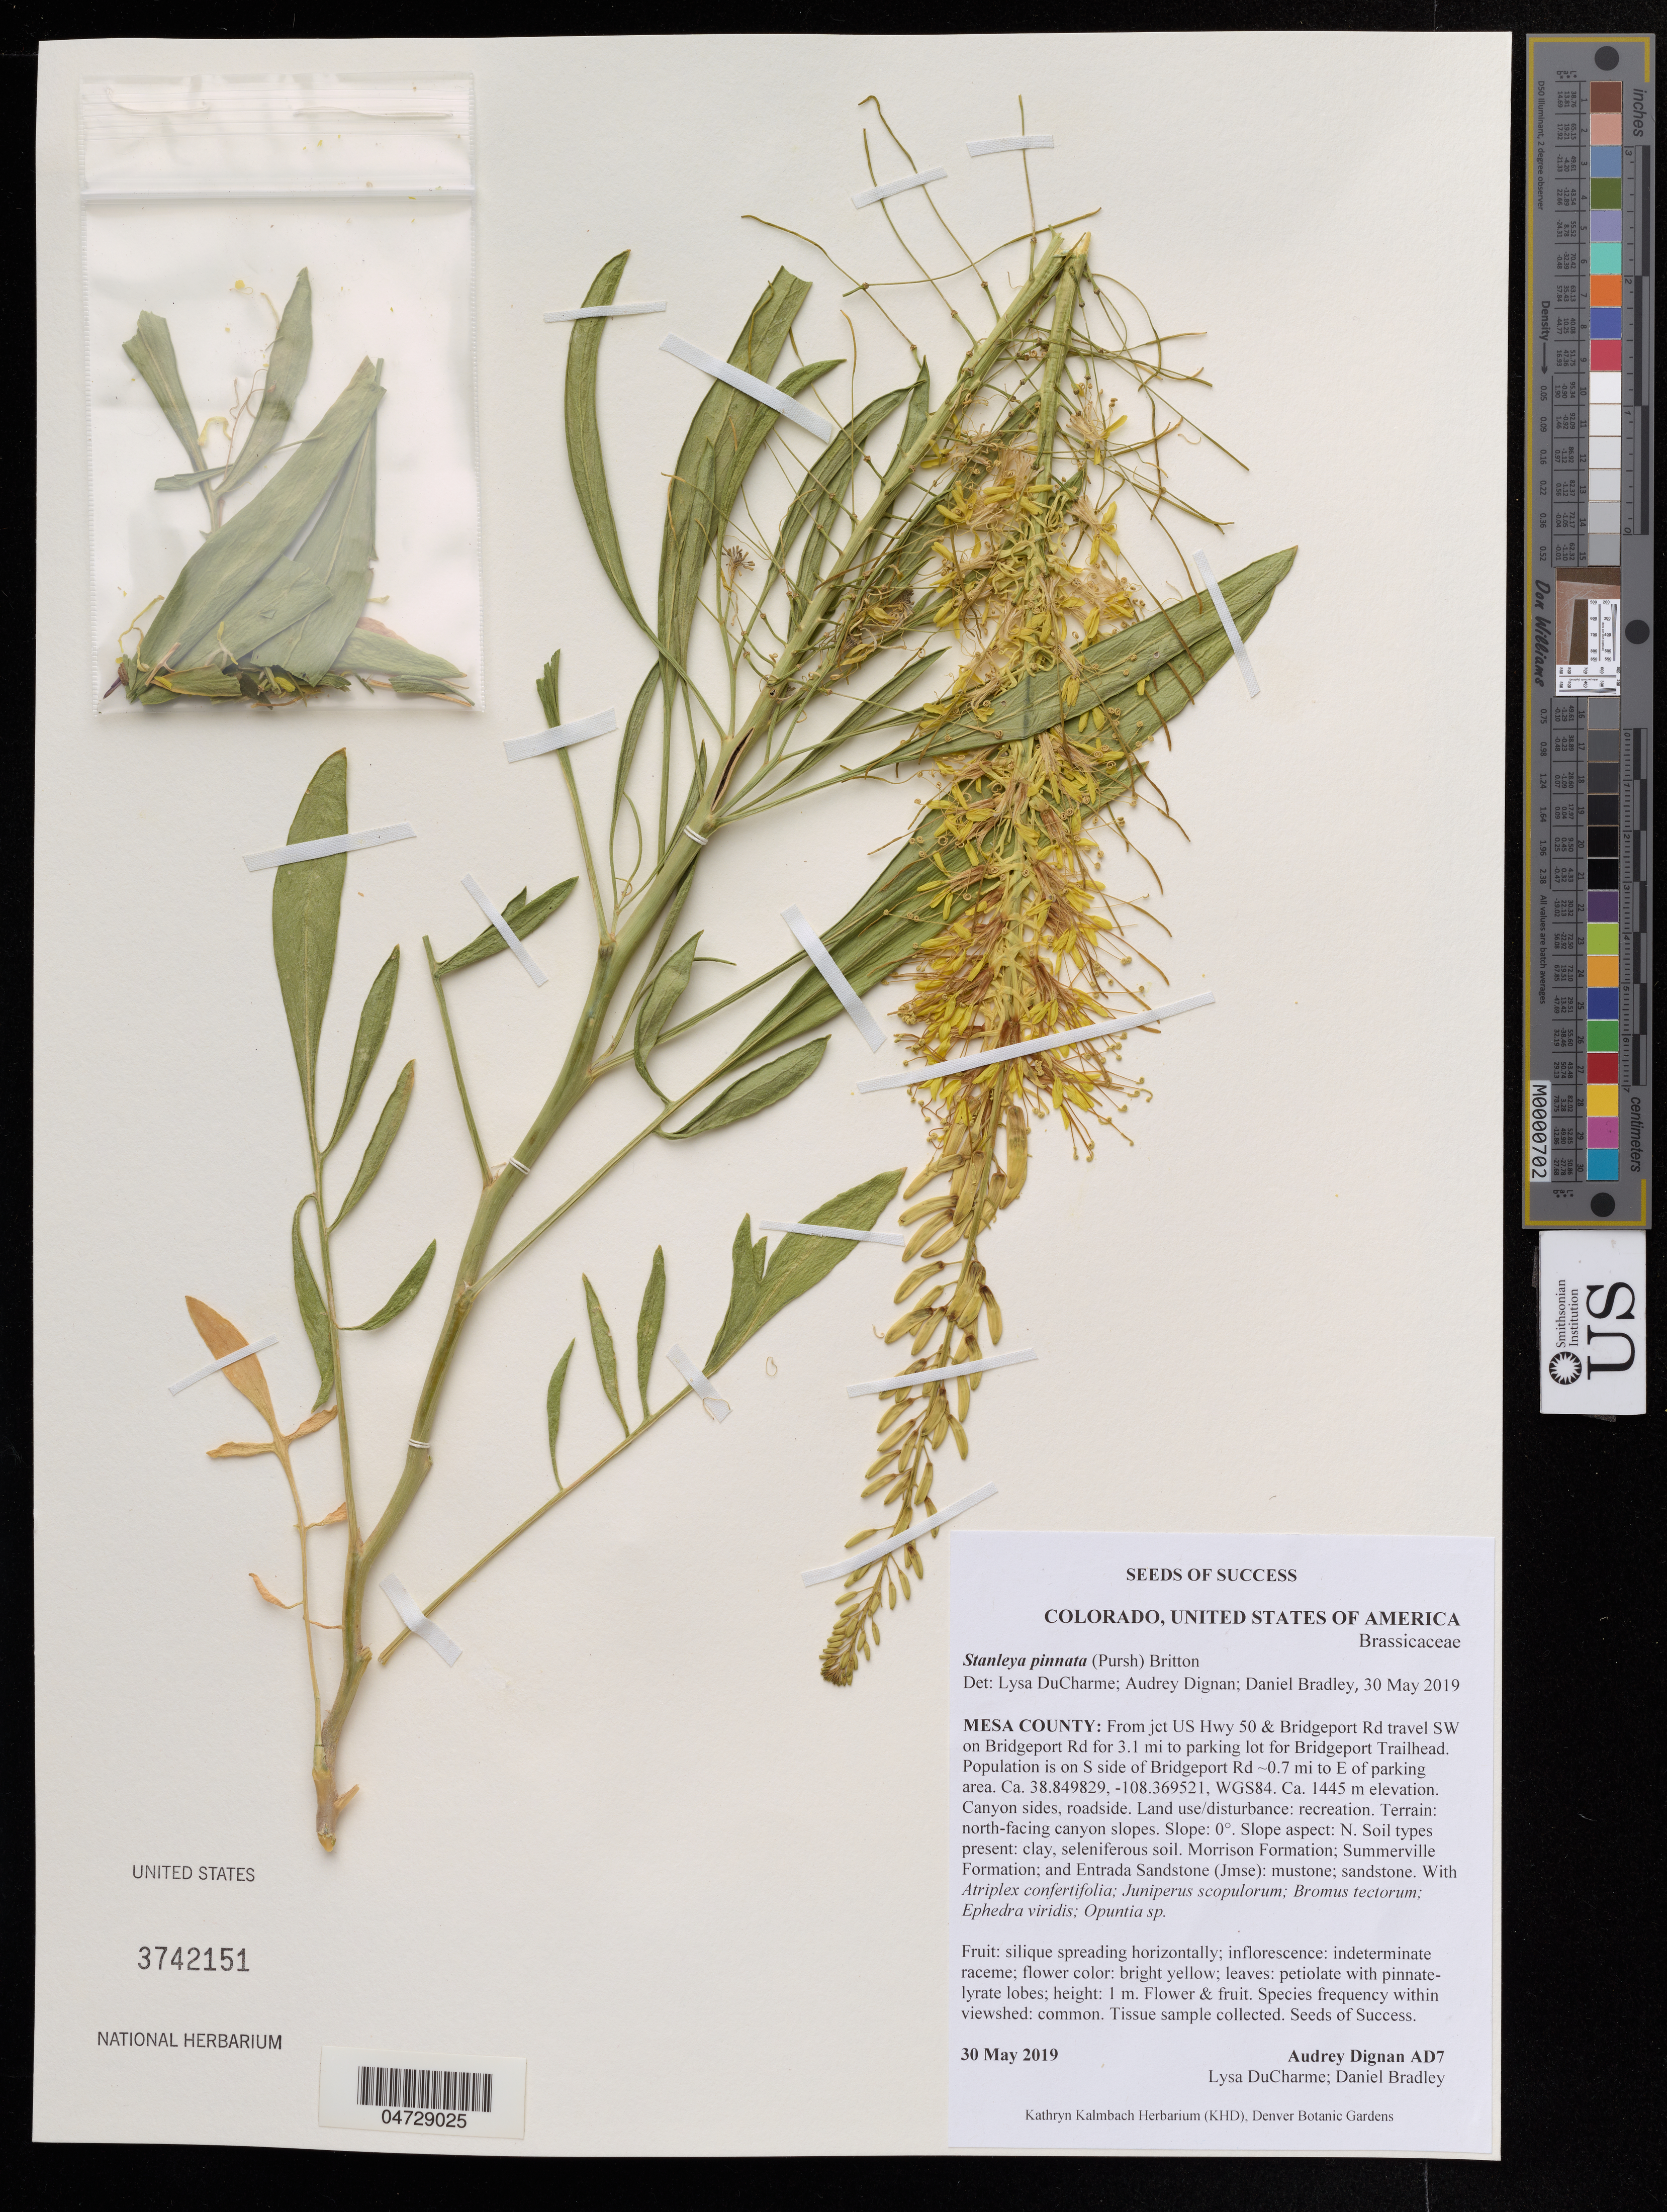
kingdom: Plantae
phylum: Tracheophyta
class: Magnoliopsida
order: Brassicales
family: Brassicaceae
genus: Stanleya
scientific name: Stanleya pinnata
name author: (Pursh) Britton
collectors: A. Dignan, L. DuCharme & D. Bradley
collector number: AD7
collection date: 2019-05-30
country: United States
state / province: Colorado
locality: Mesa County: From jct US Hwy 50 & Bridgeport Rd travel SW on Bridgeport Rd for 3.1 mi to parking lot for Bridgeport Trailhead.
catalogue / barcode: US 3742151